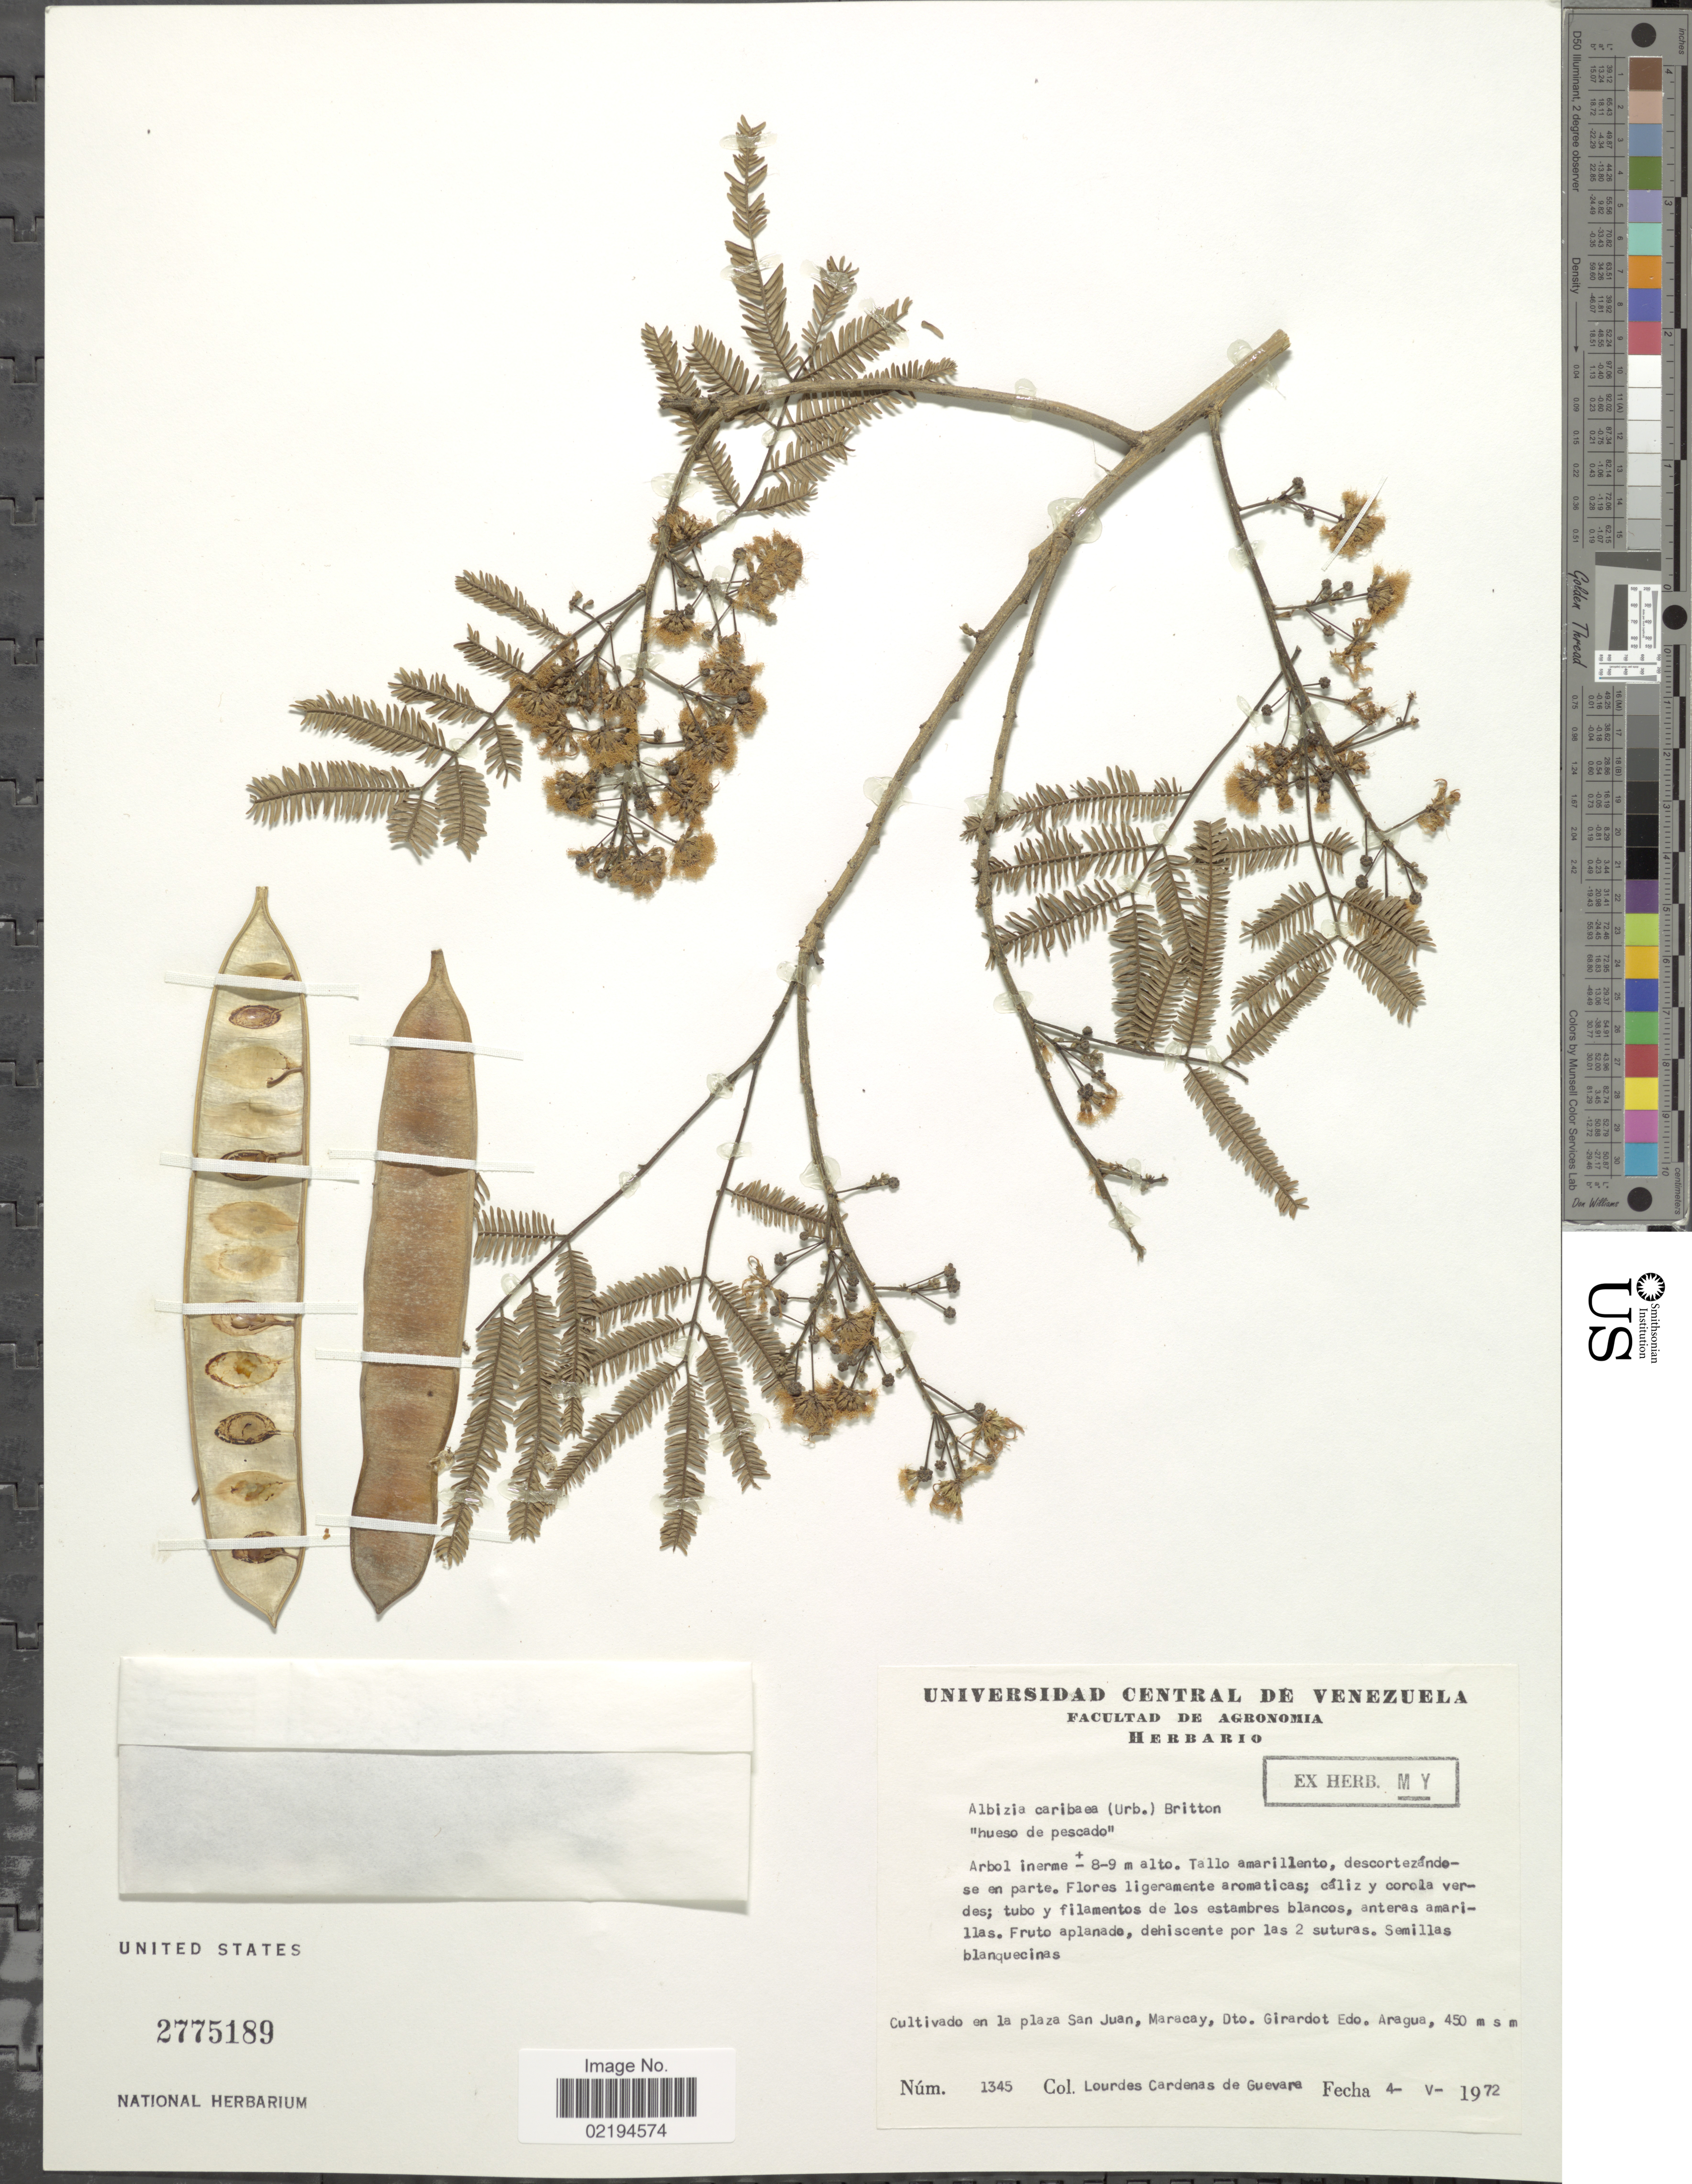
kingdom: Plantae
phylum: Tracheophyta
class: Magnoliopsida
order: Fabales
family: Fabaceae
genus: Pseudalbizzia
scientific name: Pseudalbizzia niopoides var. niopoides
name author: (Spruce ex Benth.) Koenen & Duno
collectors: L. De Guevara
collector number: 1345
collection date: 1972-05-04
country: Venezuela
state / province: Aragua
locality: Cultivado en la plaza San Juan, Maracay, Dto. Girardot.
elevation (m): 450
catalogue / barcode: US 2775189